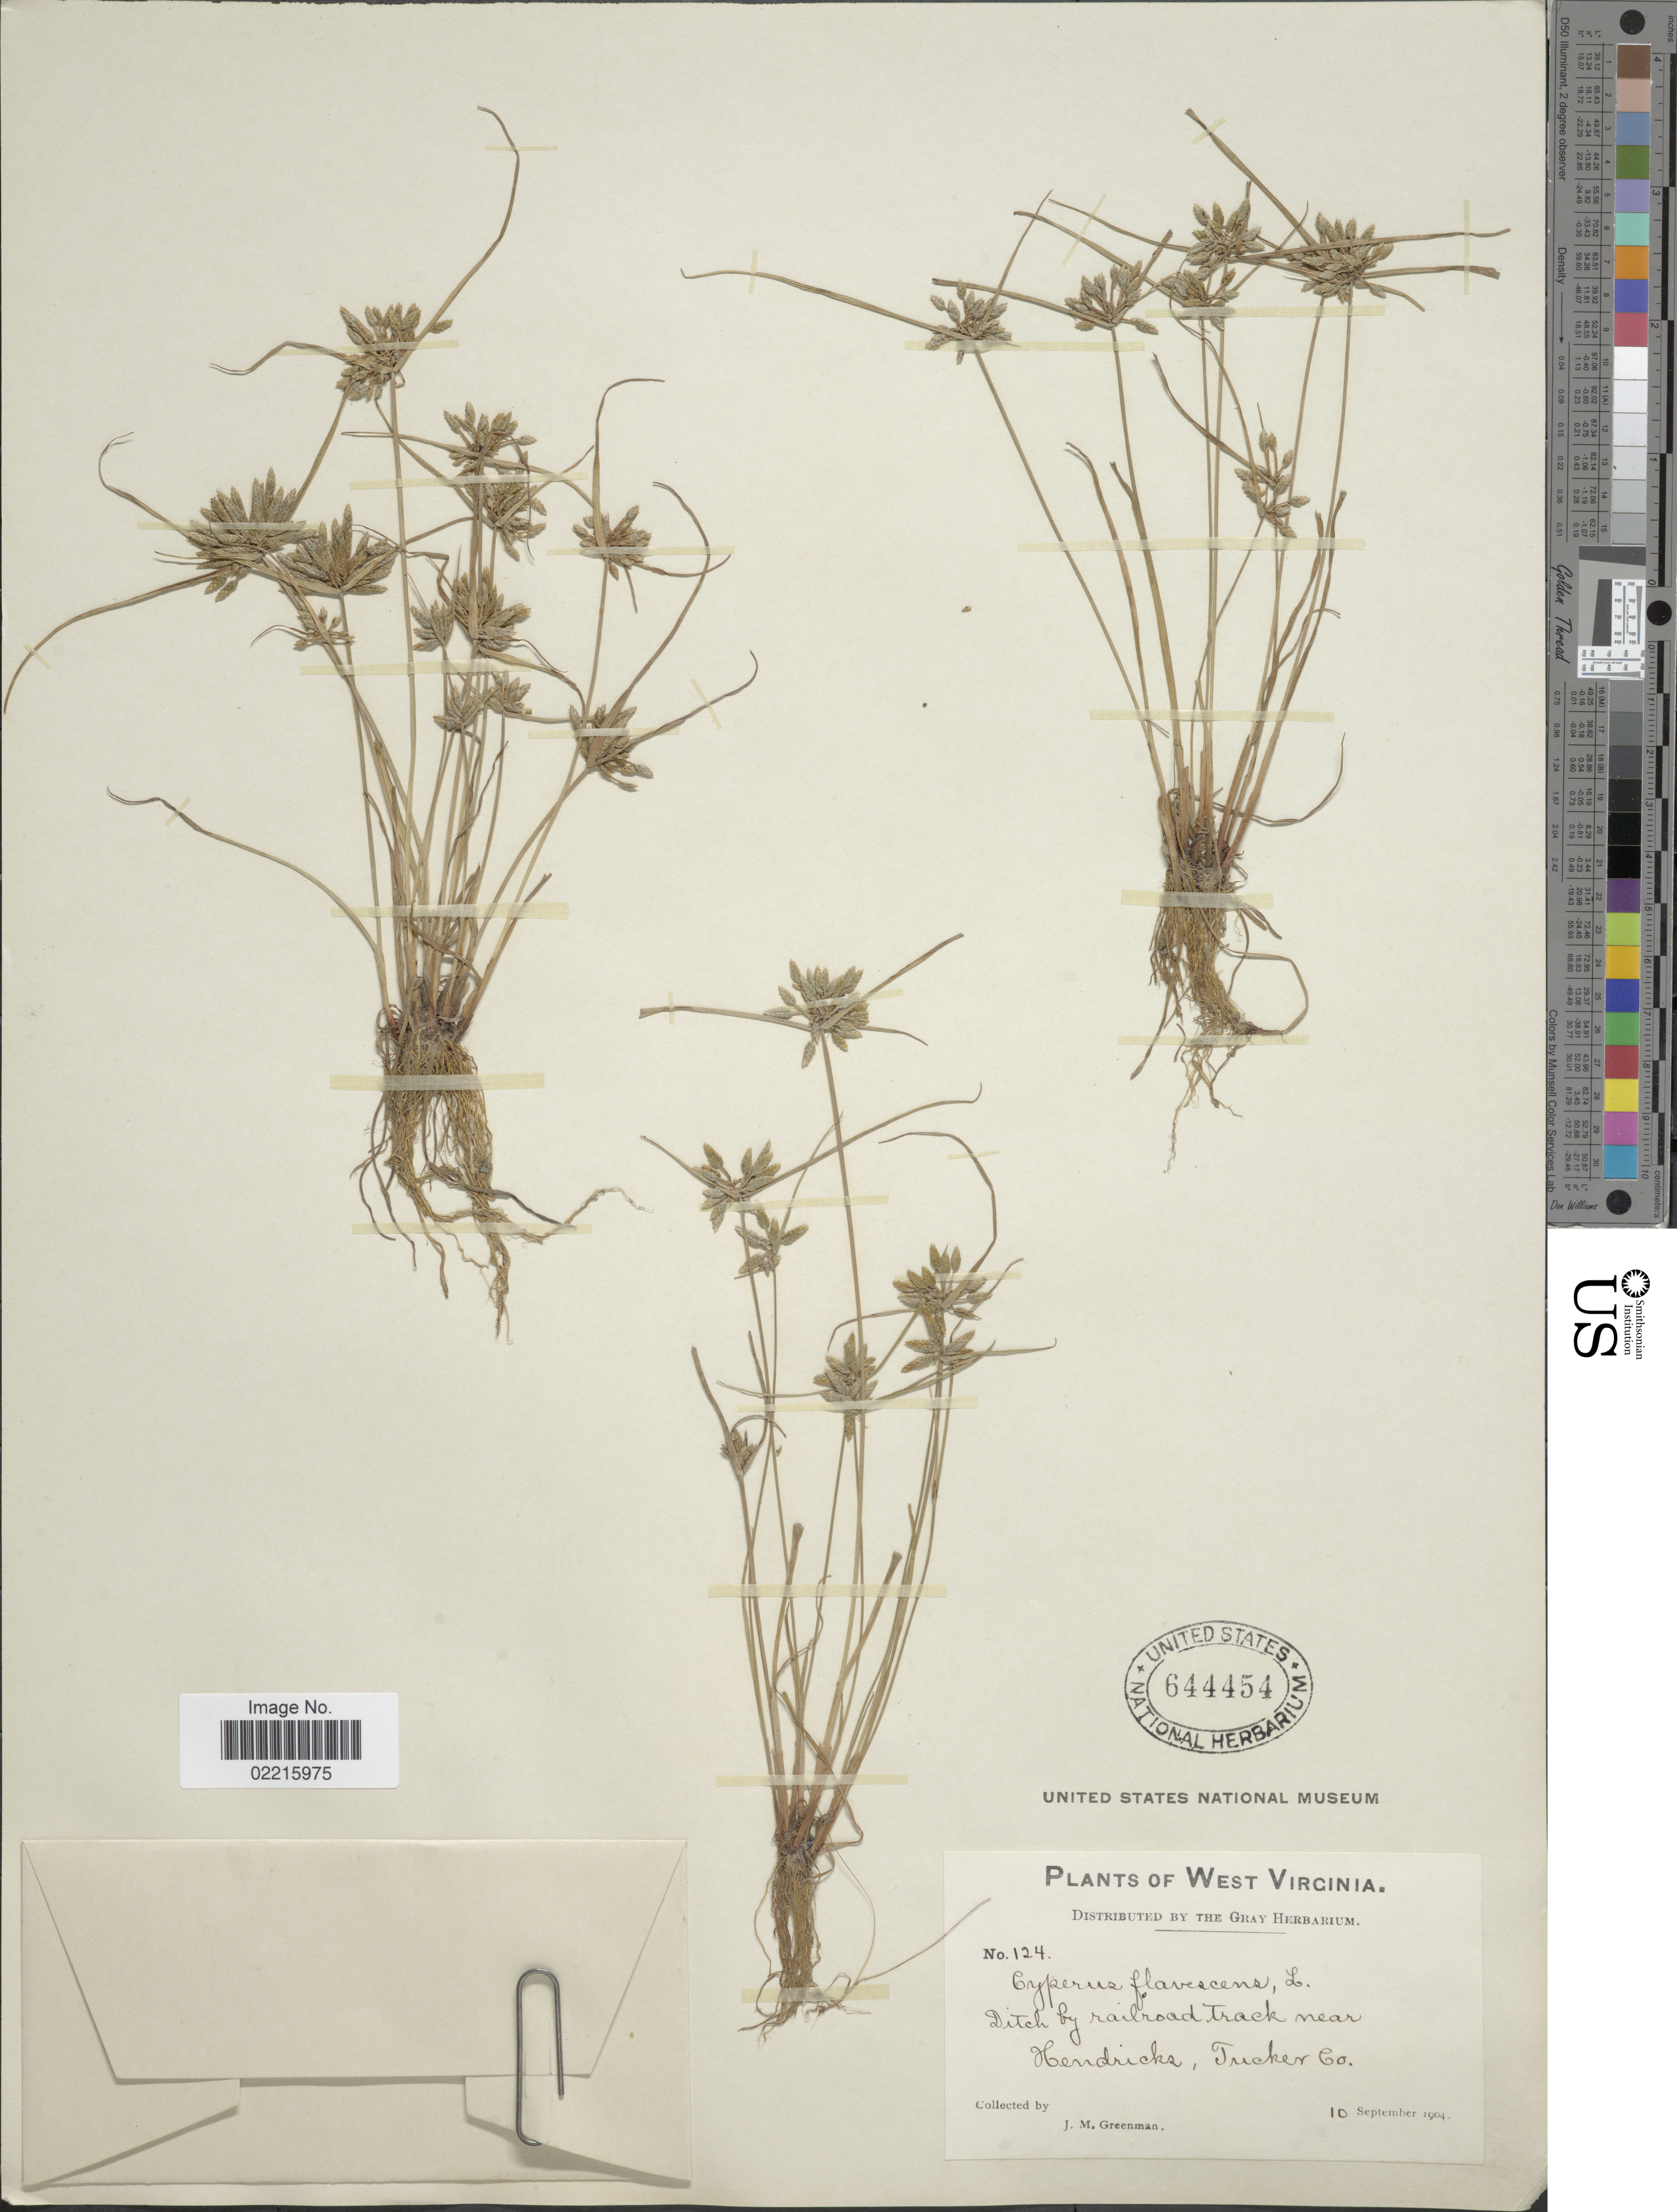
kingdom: Plantae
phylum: Tracheophyta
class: Liliopsida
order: Poales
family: Cyperaceae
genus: Cyperus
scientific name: Cyperus flavescens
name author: L.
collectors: J. M. Greenman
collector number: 124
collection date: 1904-09-10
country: United States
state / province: West Virginia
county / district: Tucker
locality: Ditch by railroad track near Hendricks, Tucker Co.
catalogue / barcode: US 644454